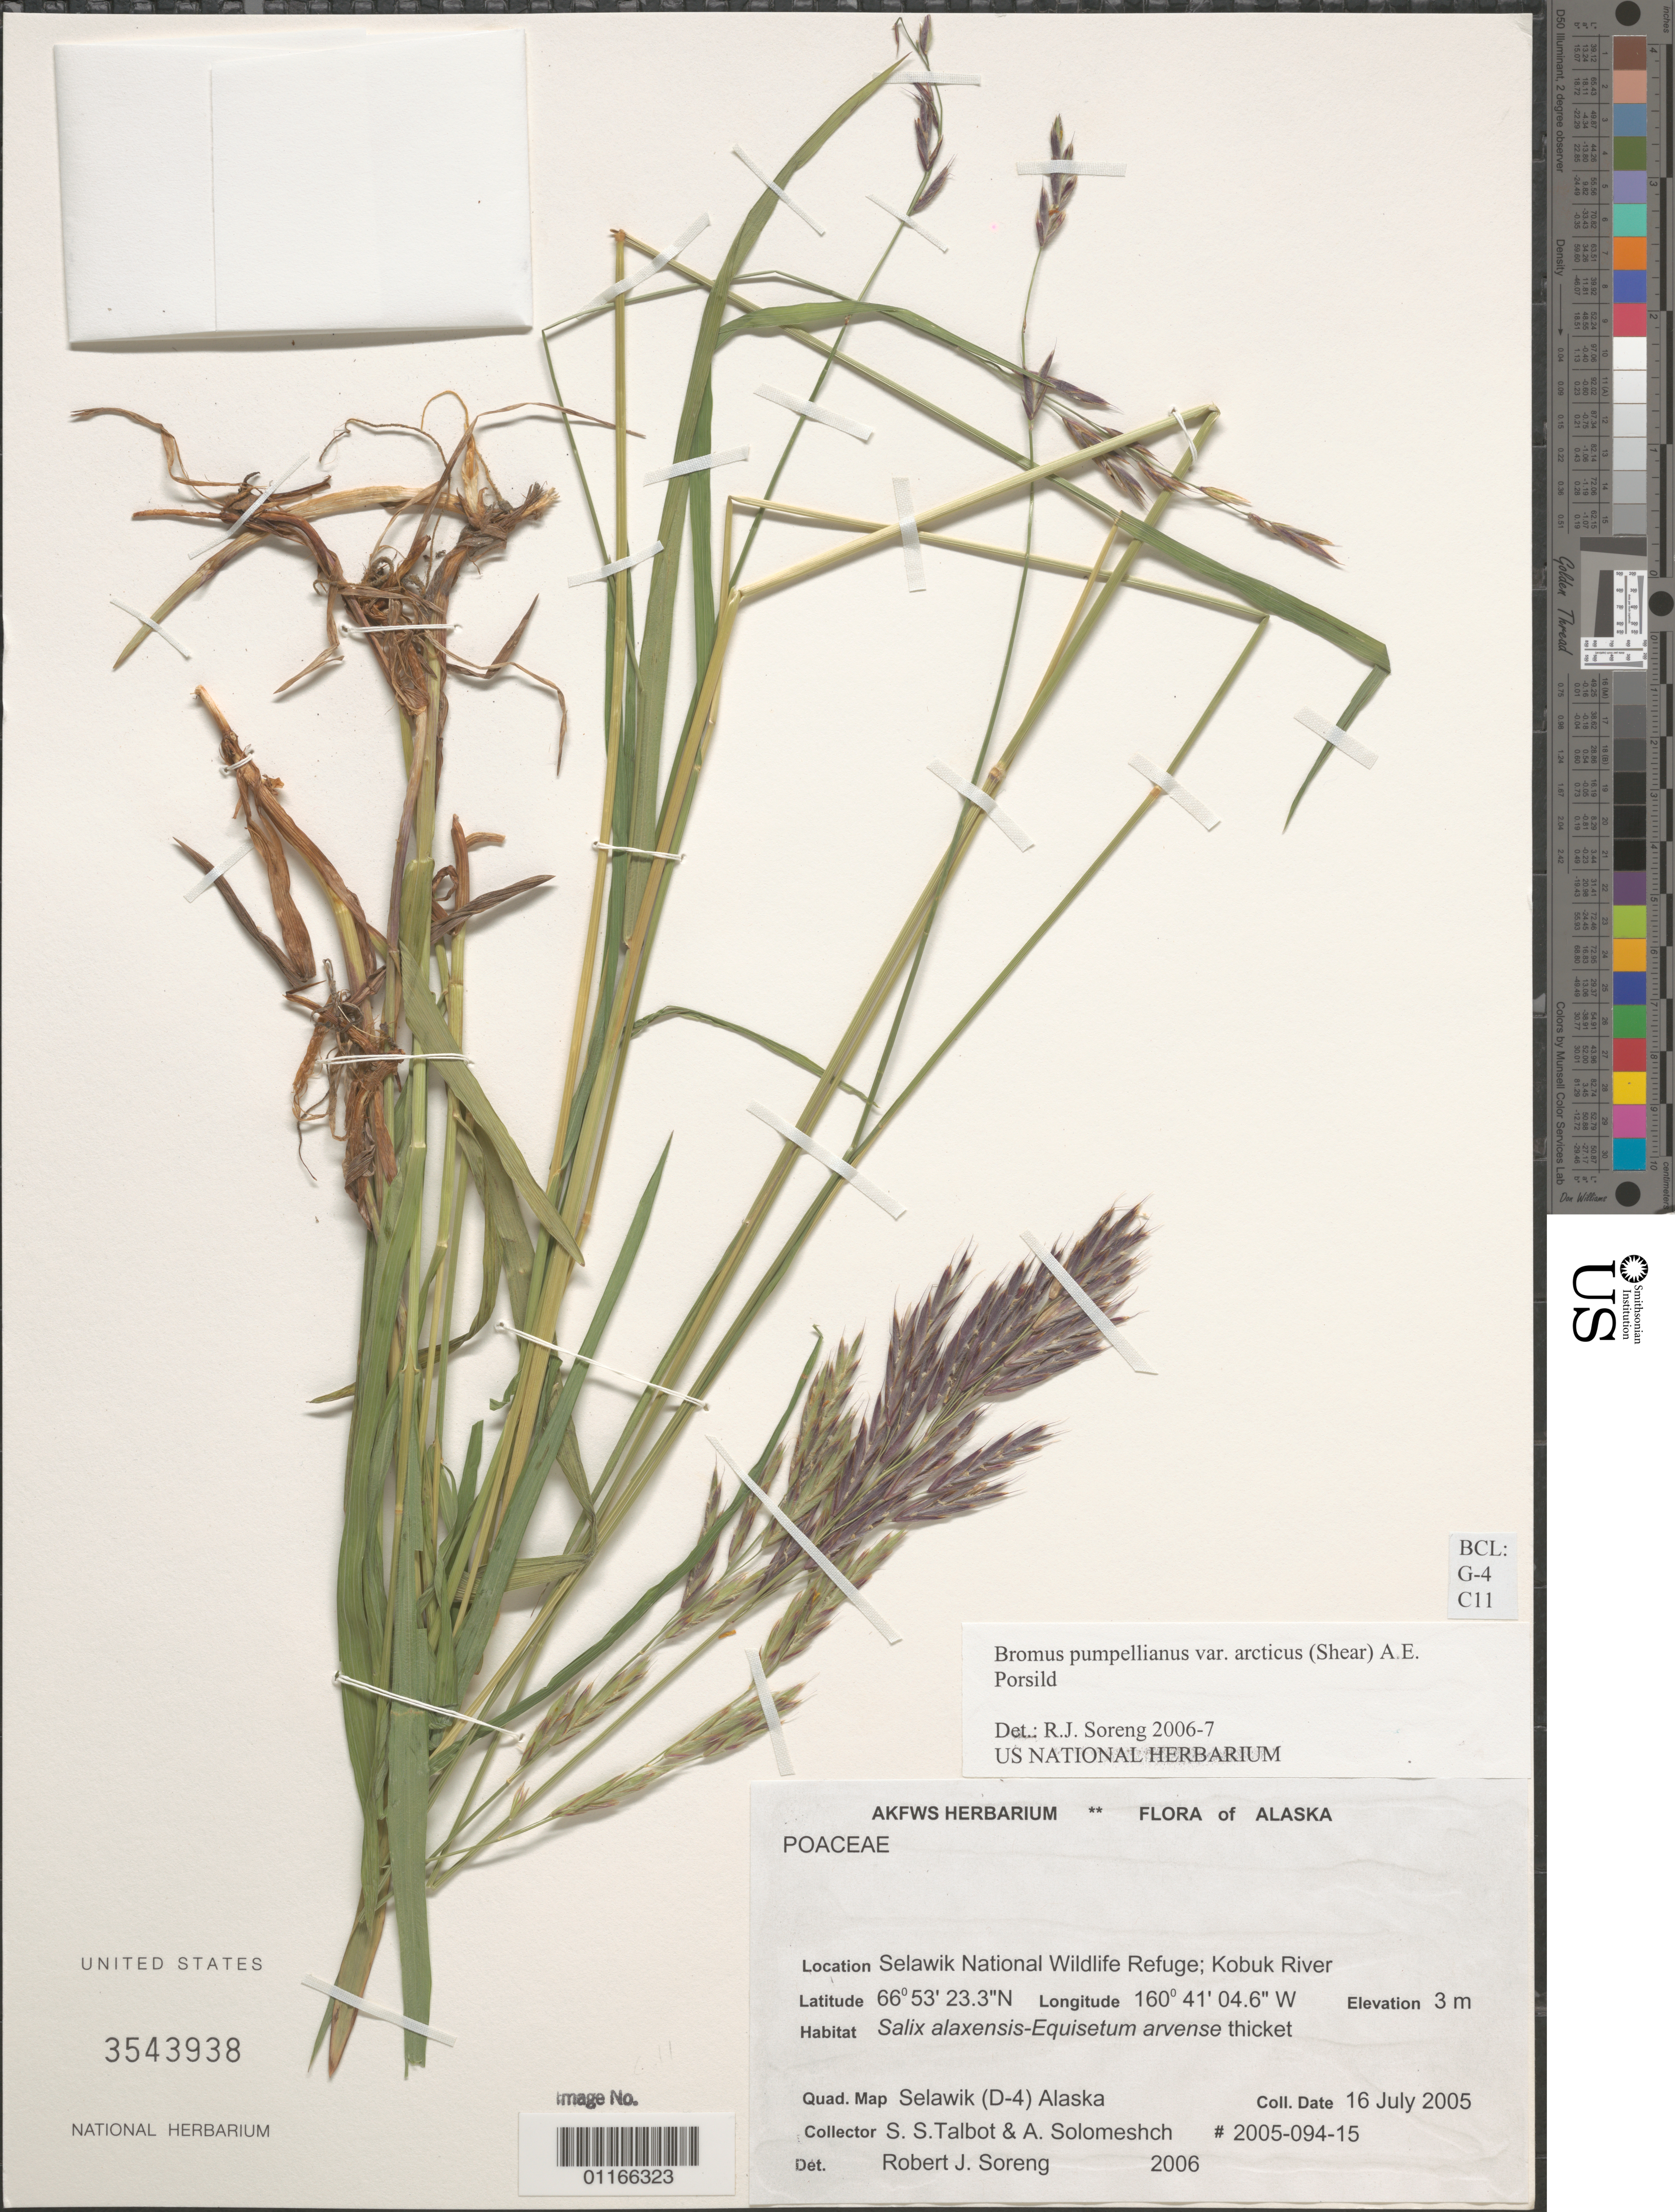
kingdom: Plantae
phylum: Tracheophyta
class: Liliopsida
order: Poales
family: Poaceae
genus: Bromus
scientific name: Bromus pumpellianus var. arcticus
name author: (Shear ex Scribn. & Merr.) A.E. Porsild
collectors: S. S. Talbot & A. Solomeshch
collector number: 2005-094-15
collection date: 2005-07-16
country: United States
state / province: Alaska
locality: Selawik National Wildlife Refuge; Kobuk River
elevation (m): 3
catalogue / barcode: US 3543938